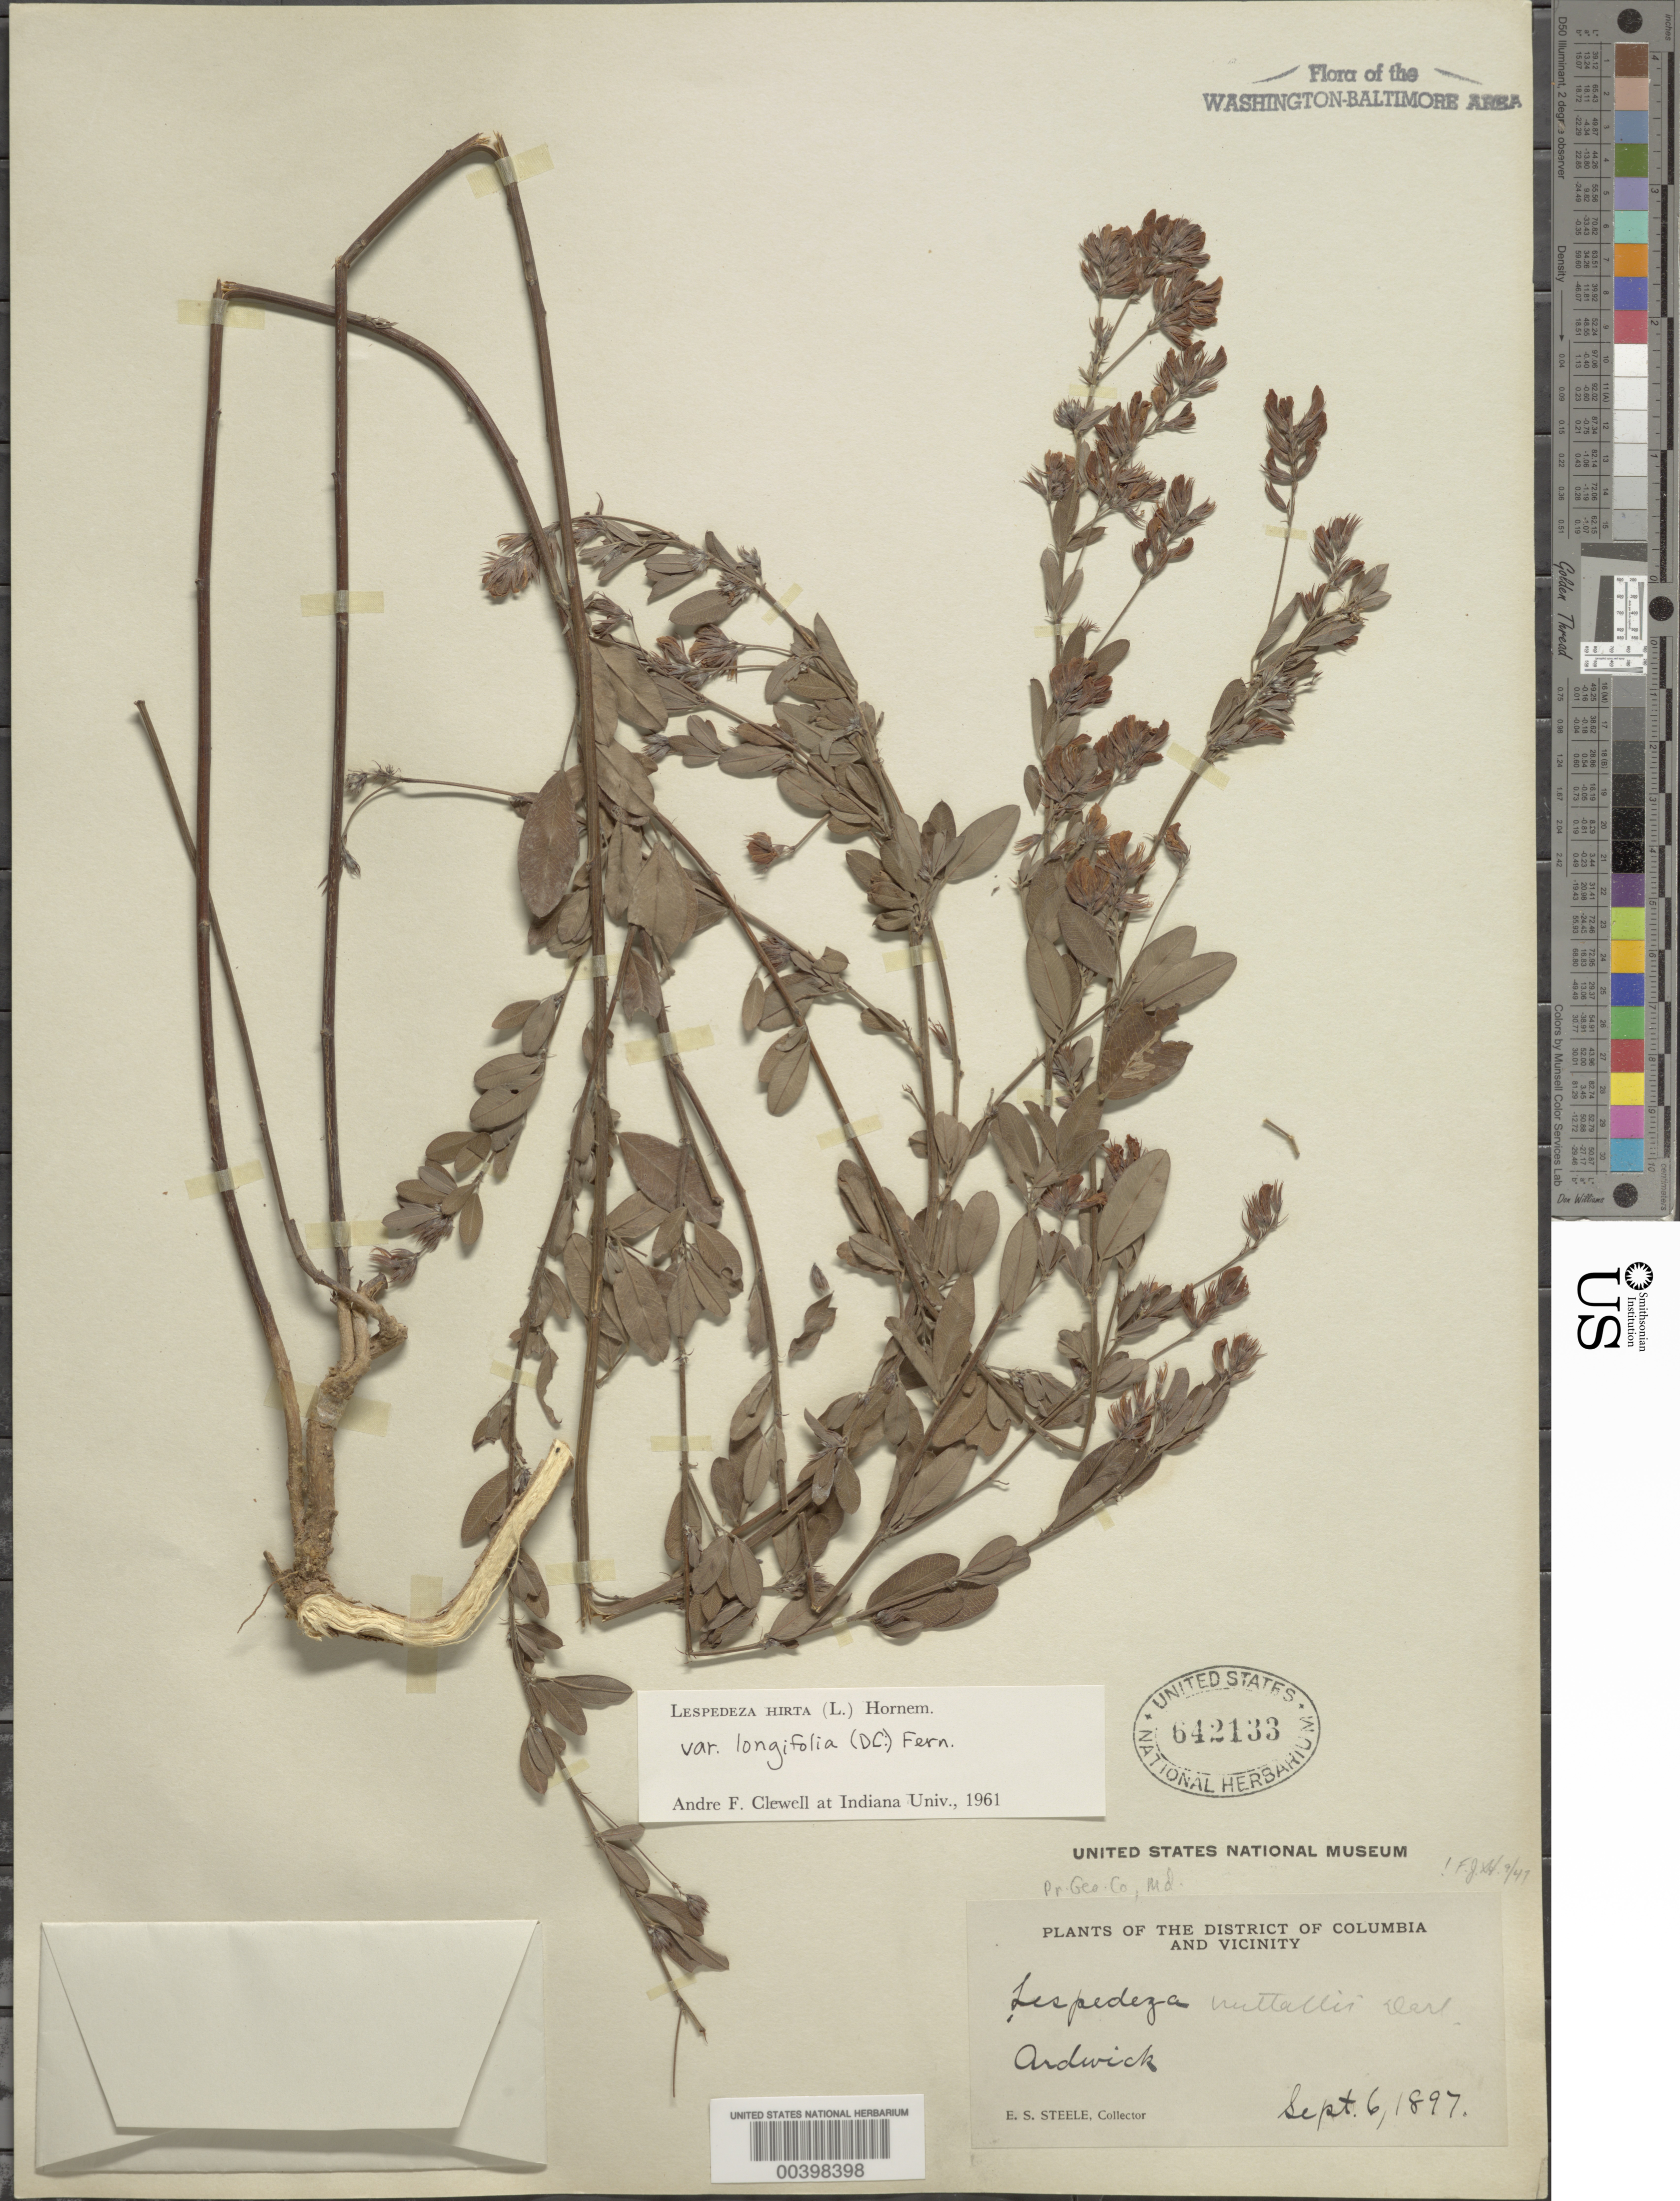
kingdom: Plantae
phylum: Tracheophyta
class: Magnoliopsida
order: Fabales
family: Fabaceae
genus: Lespedeza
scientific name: Lespedeza hirta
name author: (L.) Hornem.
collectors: E. Steele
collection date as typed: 06 Sep 1897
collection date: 1897-09-06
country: United States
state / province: Maryland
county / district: Prince George's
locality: Ardwick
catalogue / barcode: US 642133